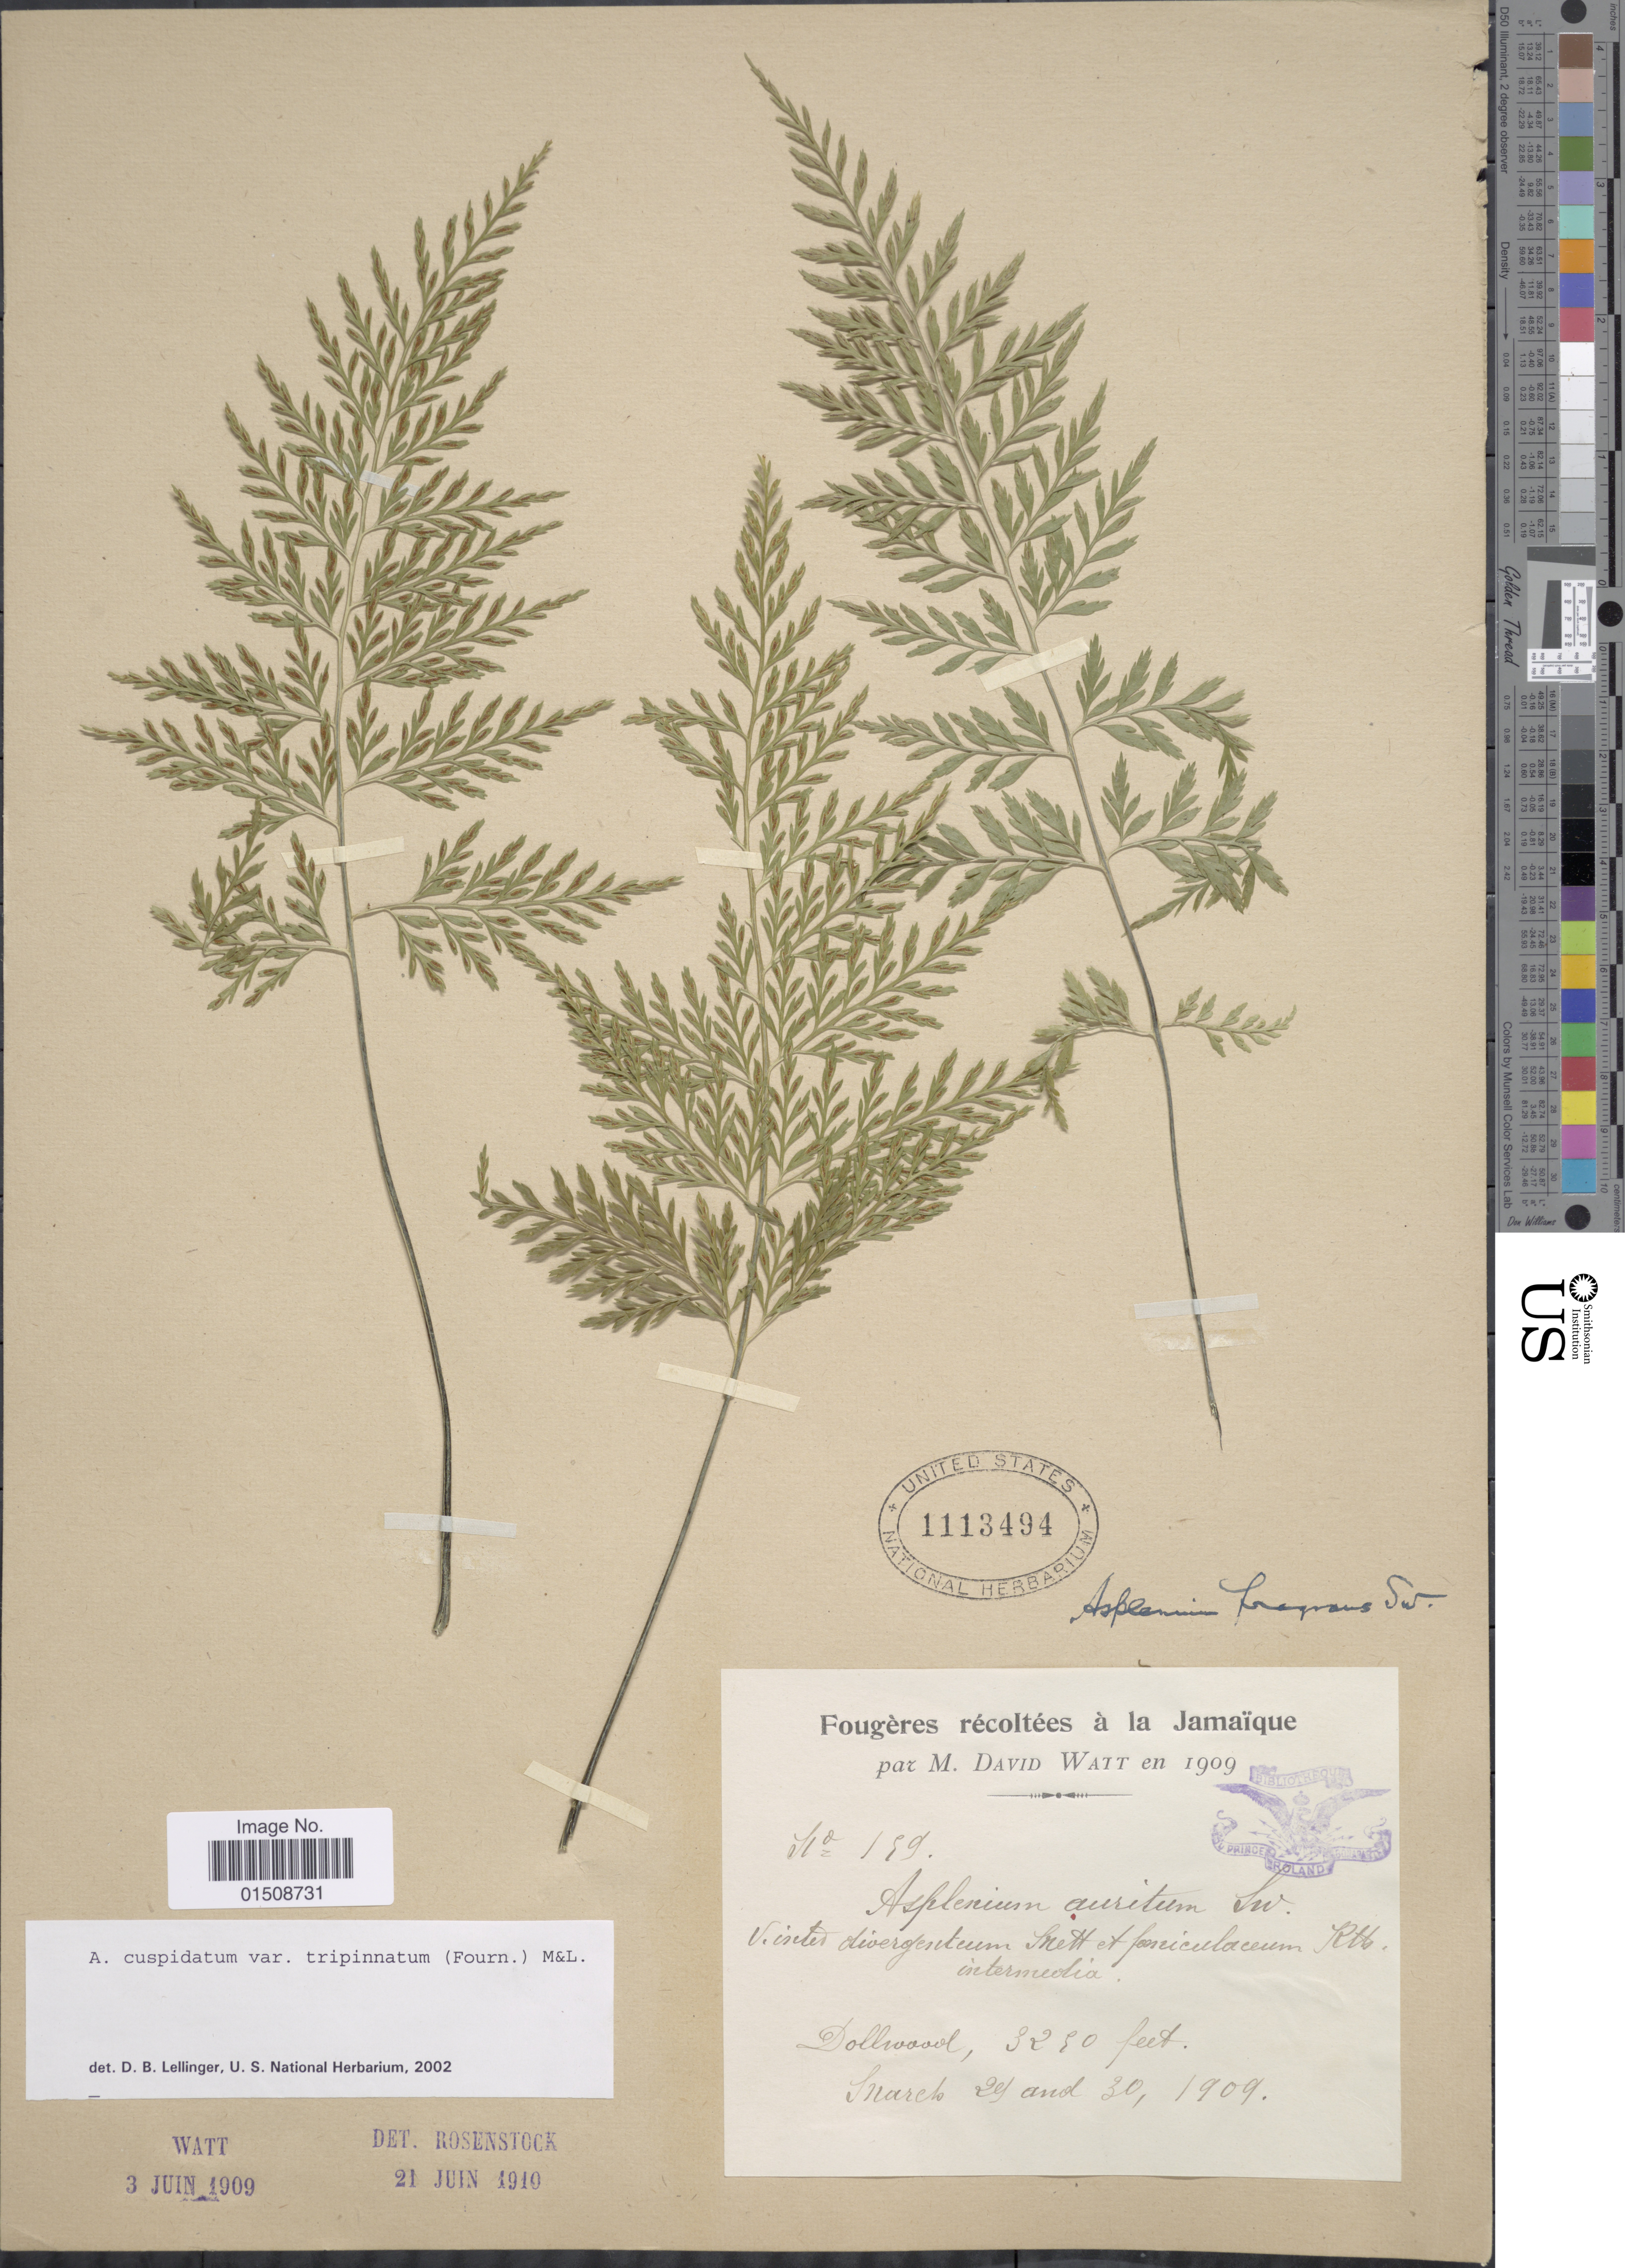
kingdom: Plantae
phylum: Tracheophyta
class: Polypodiopsida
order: Polypodiales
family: Aspleniaceae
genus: Asplenium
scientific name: Asplenium cuspidatum var. tripinnatum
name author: (E. Fourn.) C.V. Morton & Lellinger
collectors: M. Watt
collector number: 189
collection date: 1909-03-25/1909-03-30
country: Jamaica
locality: Jamaique, Dollwood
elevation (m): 1000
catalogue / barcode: US 1113494